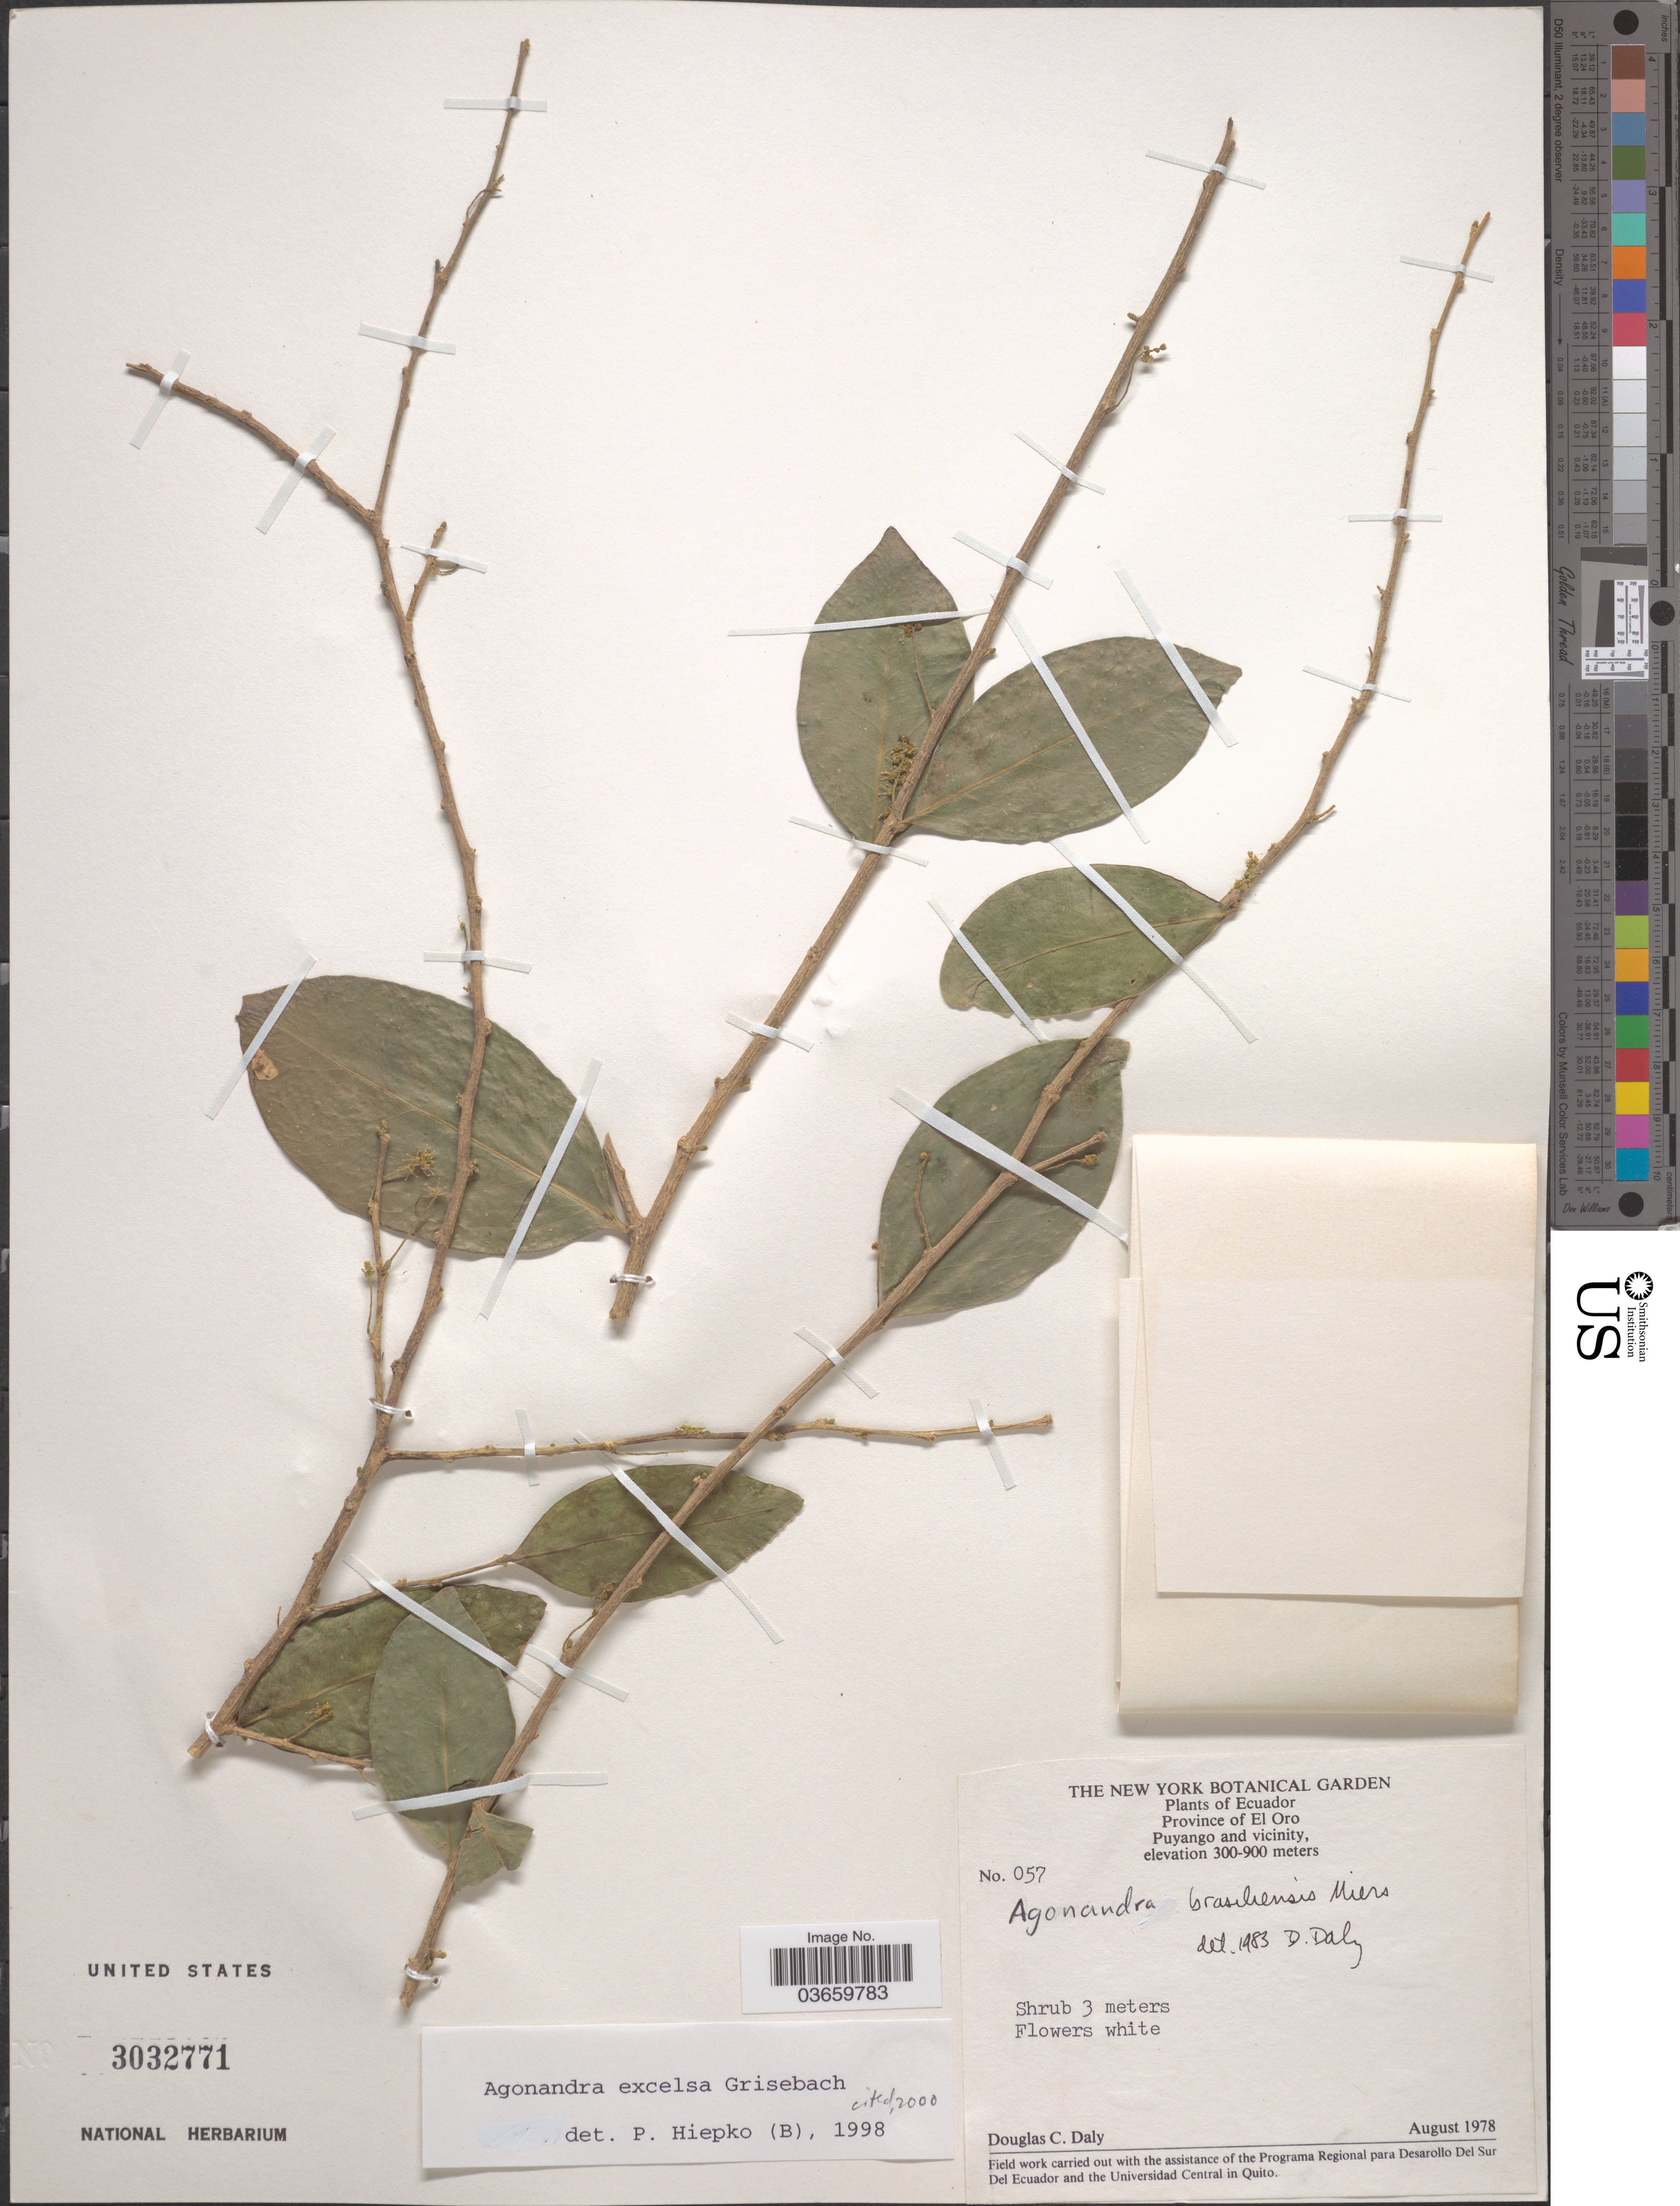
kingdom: Plantae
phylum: Tracheophyta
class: Magnoliopsida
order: Santalales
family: Opiliaceae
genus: Agonandra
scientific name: Agonandra excelsa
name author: Griseb.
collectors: D. C. Daly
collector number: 057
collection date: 1978-08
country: Ecuador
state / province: El Oro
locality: Puyango and vicinity.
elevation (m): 300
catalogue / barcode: US 3032771